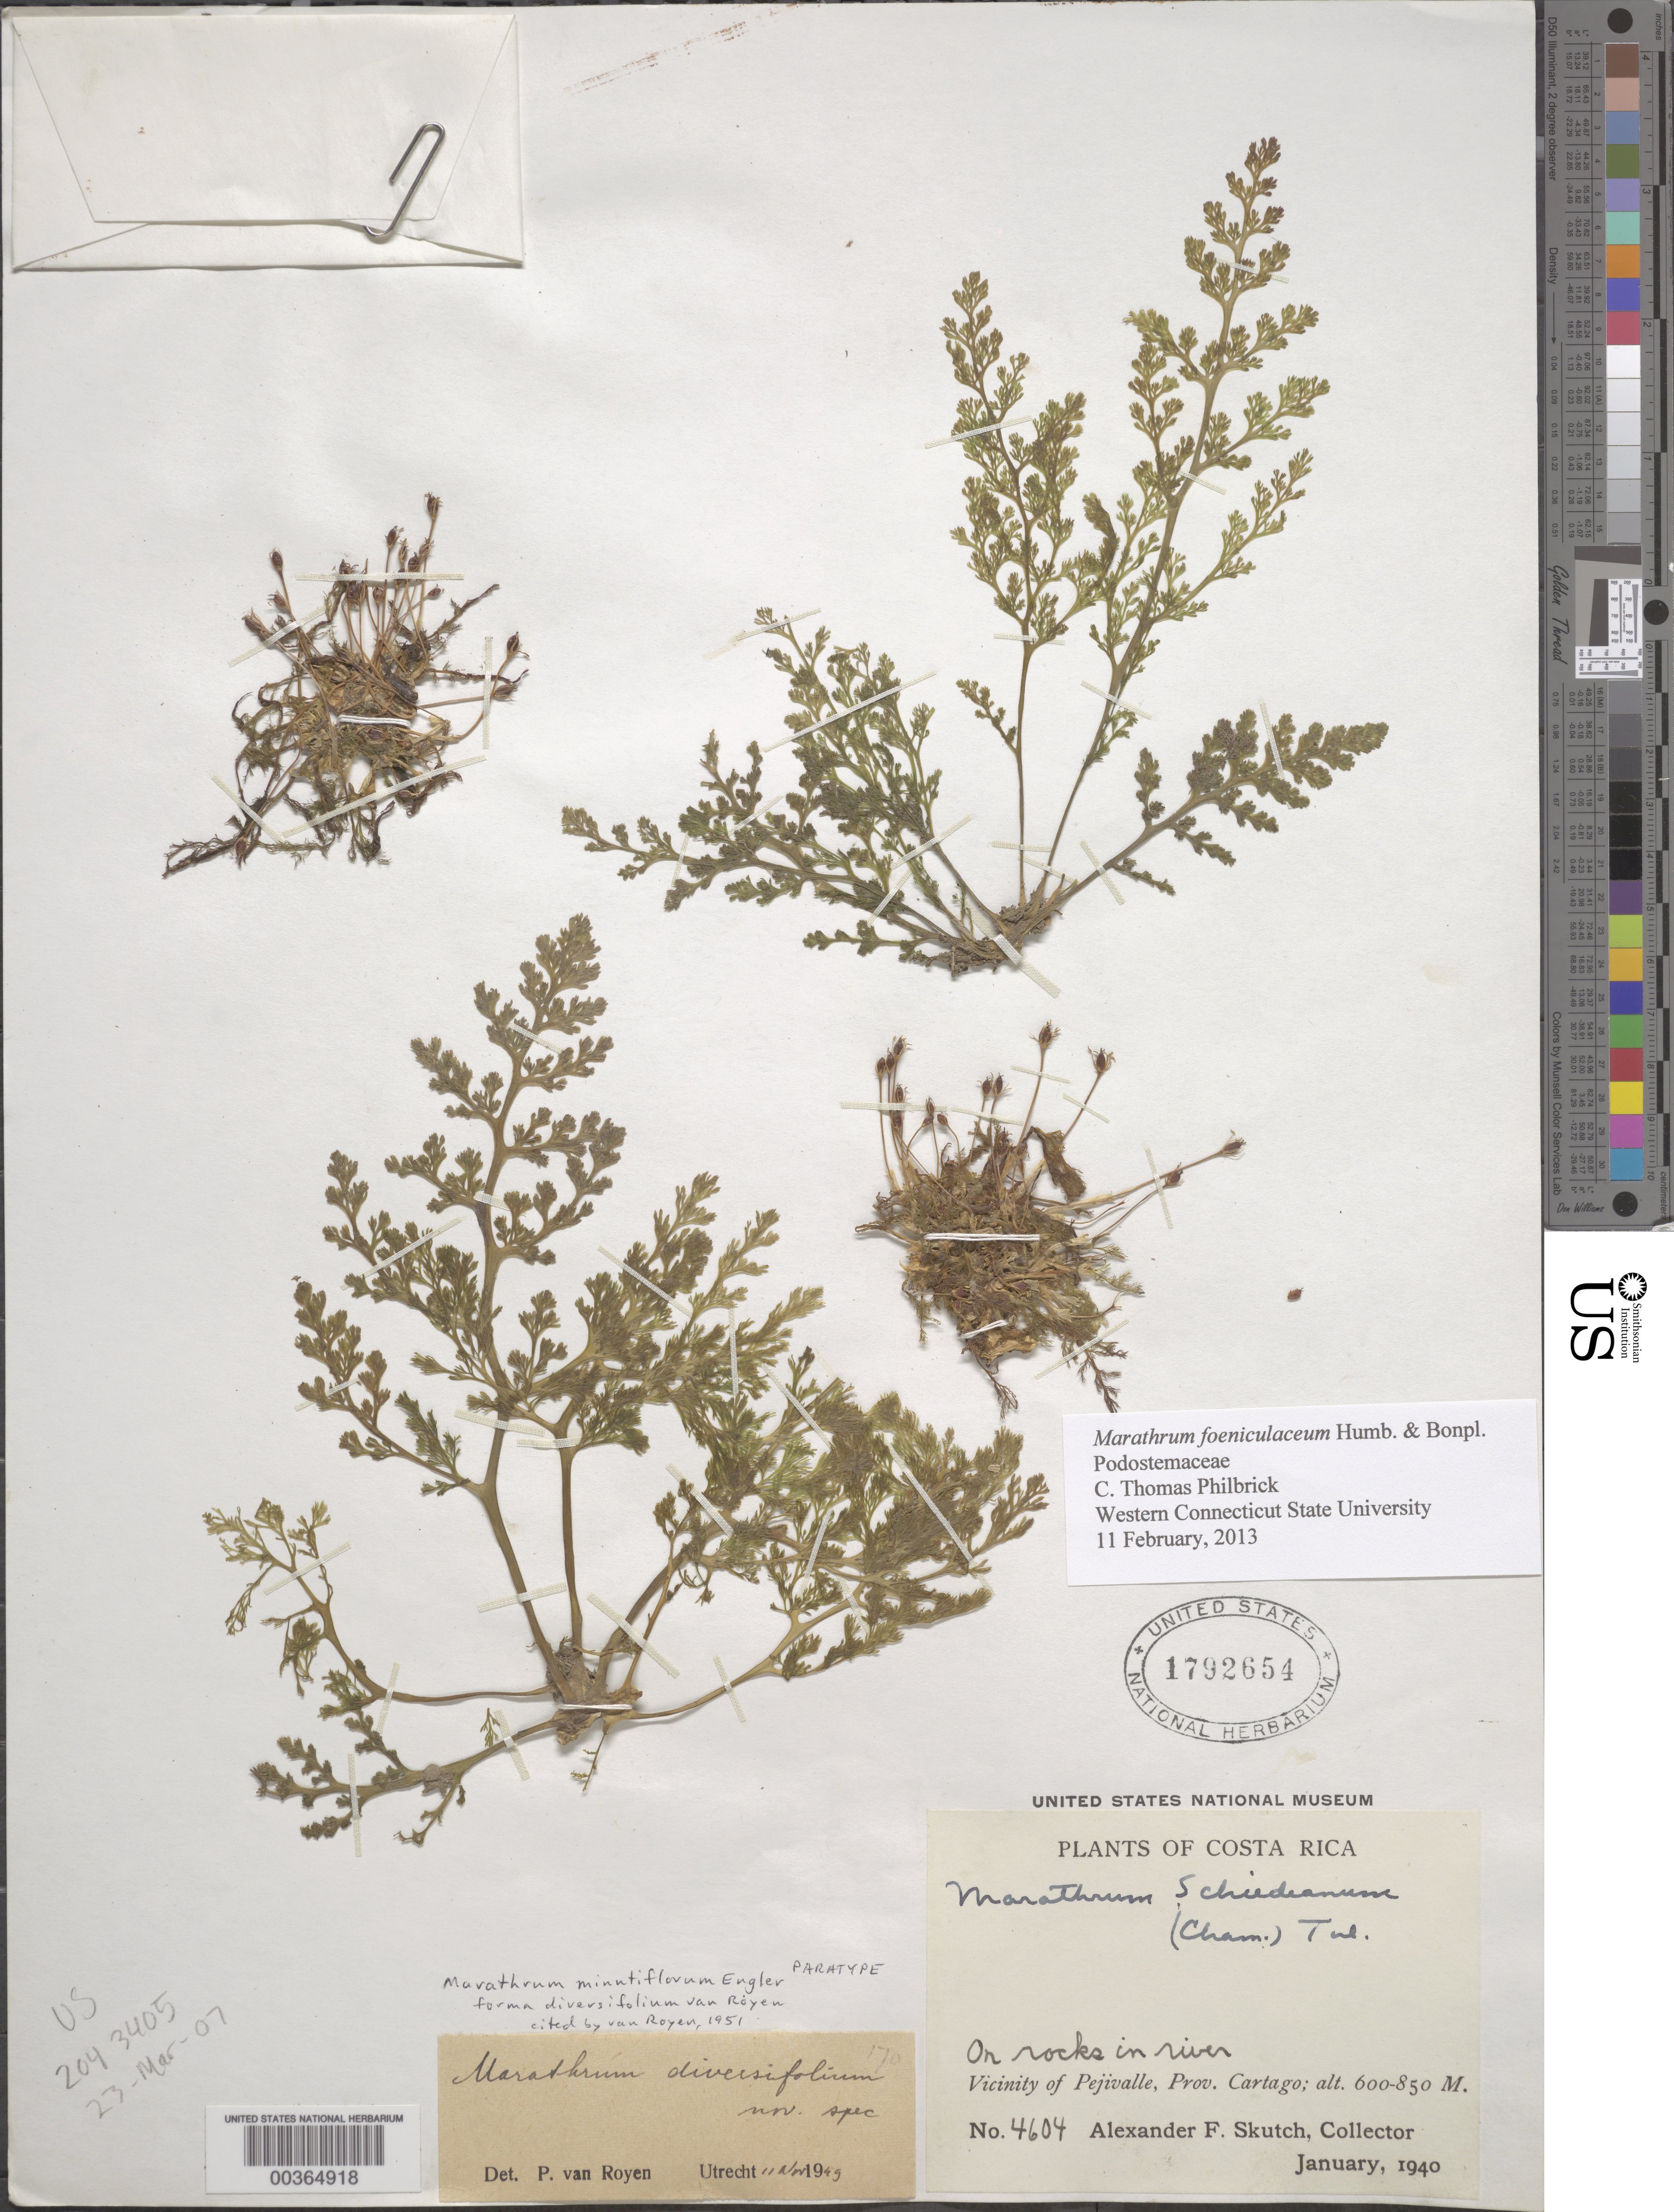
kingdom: Plantae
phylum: Tracheophyta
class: Magnoliopsida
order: Malpighiales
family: Podostemaceae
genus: Marathrum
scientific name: Marathrum foeniculaceum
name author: Bonpl.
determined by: Philbrick, C. Thomas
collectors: A. F. Skutch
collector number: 4604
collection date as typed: Jan 1940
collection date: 1940-01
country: Costa Rica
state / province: Cartago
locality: Vicinity of Pejivalle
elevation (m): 600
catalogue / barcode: US 1792654